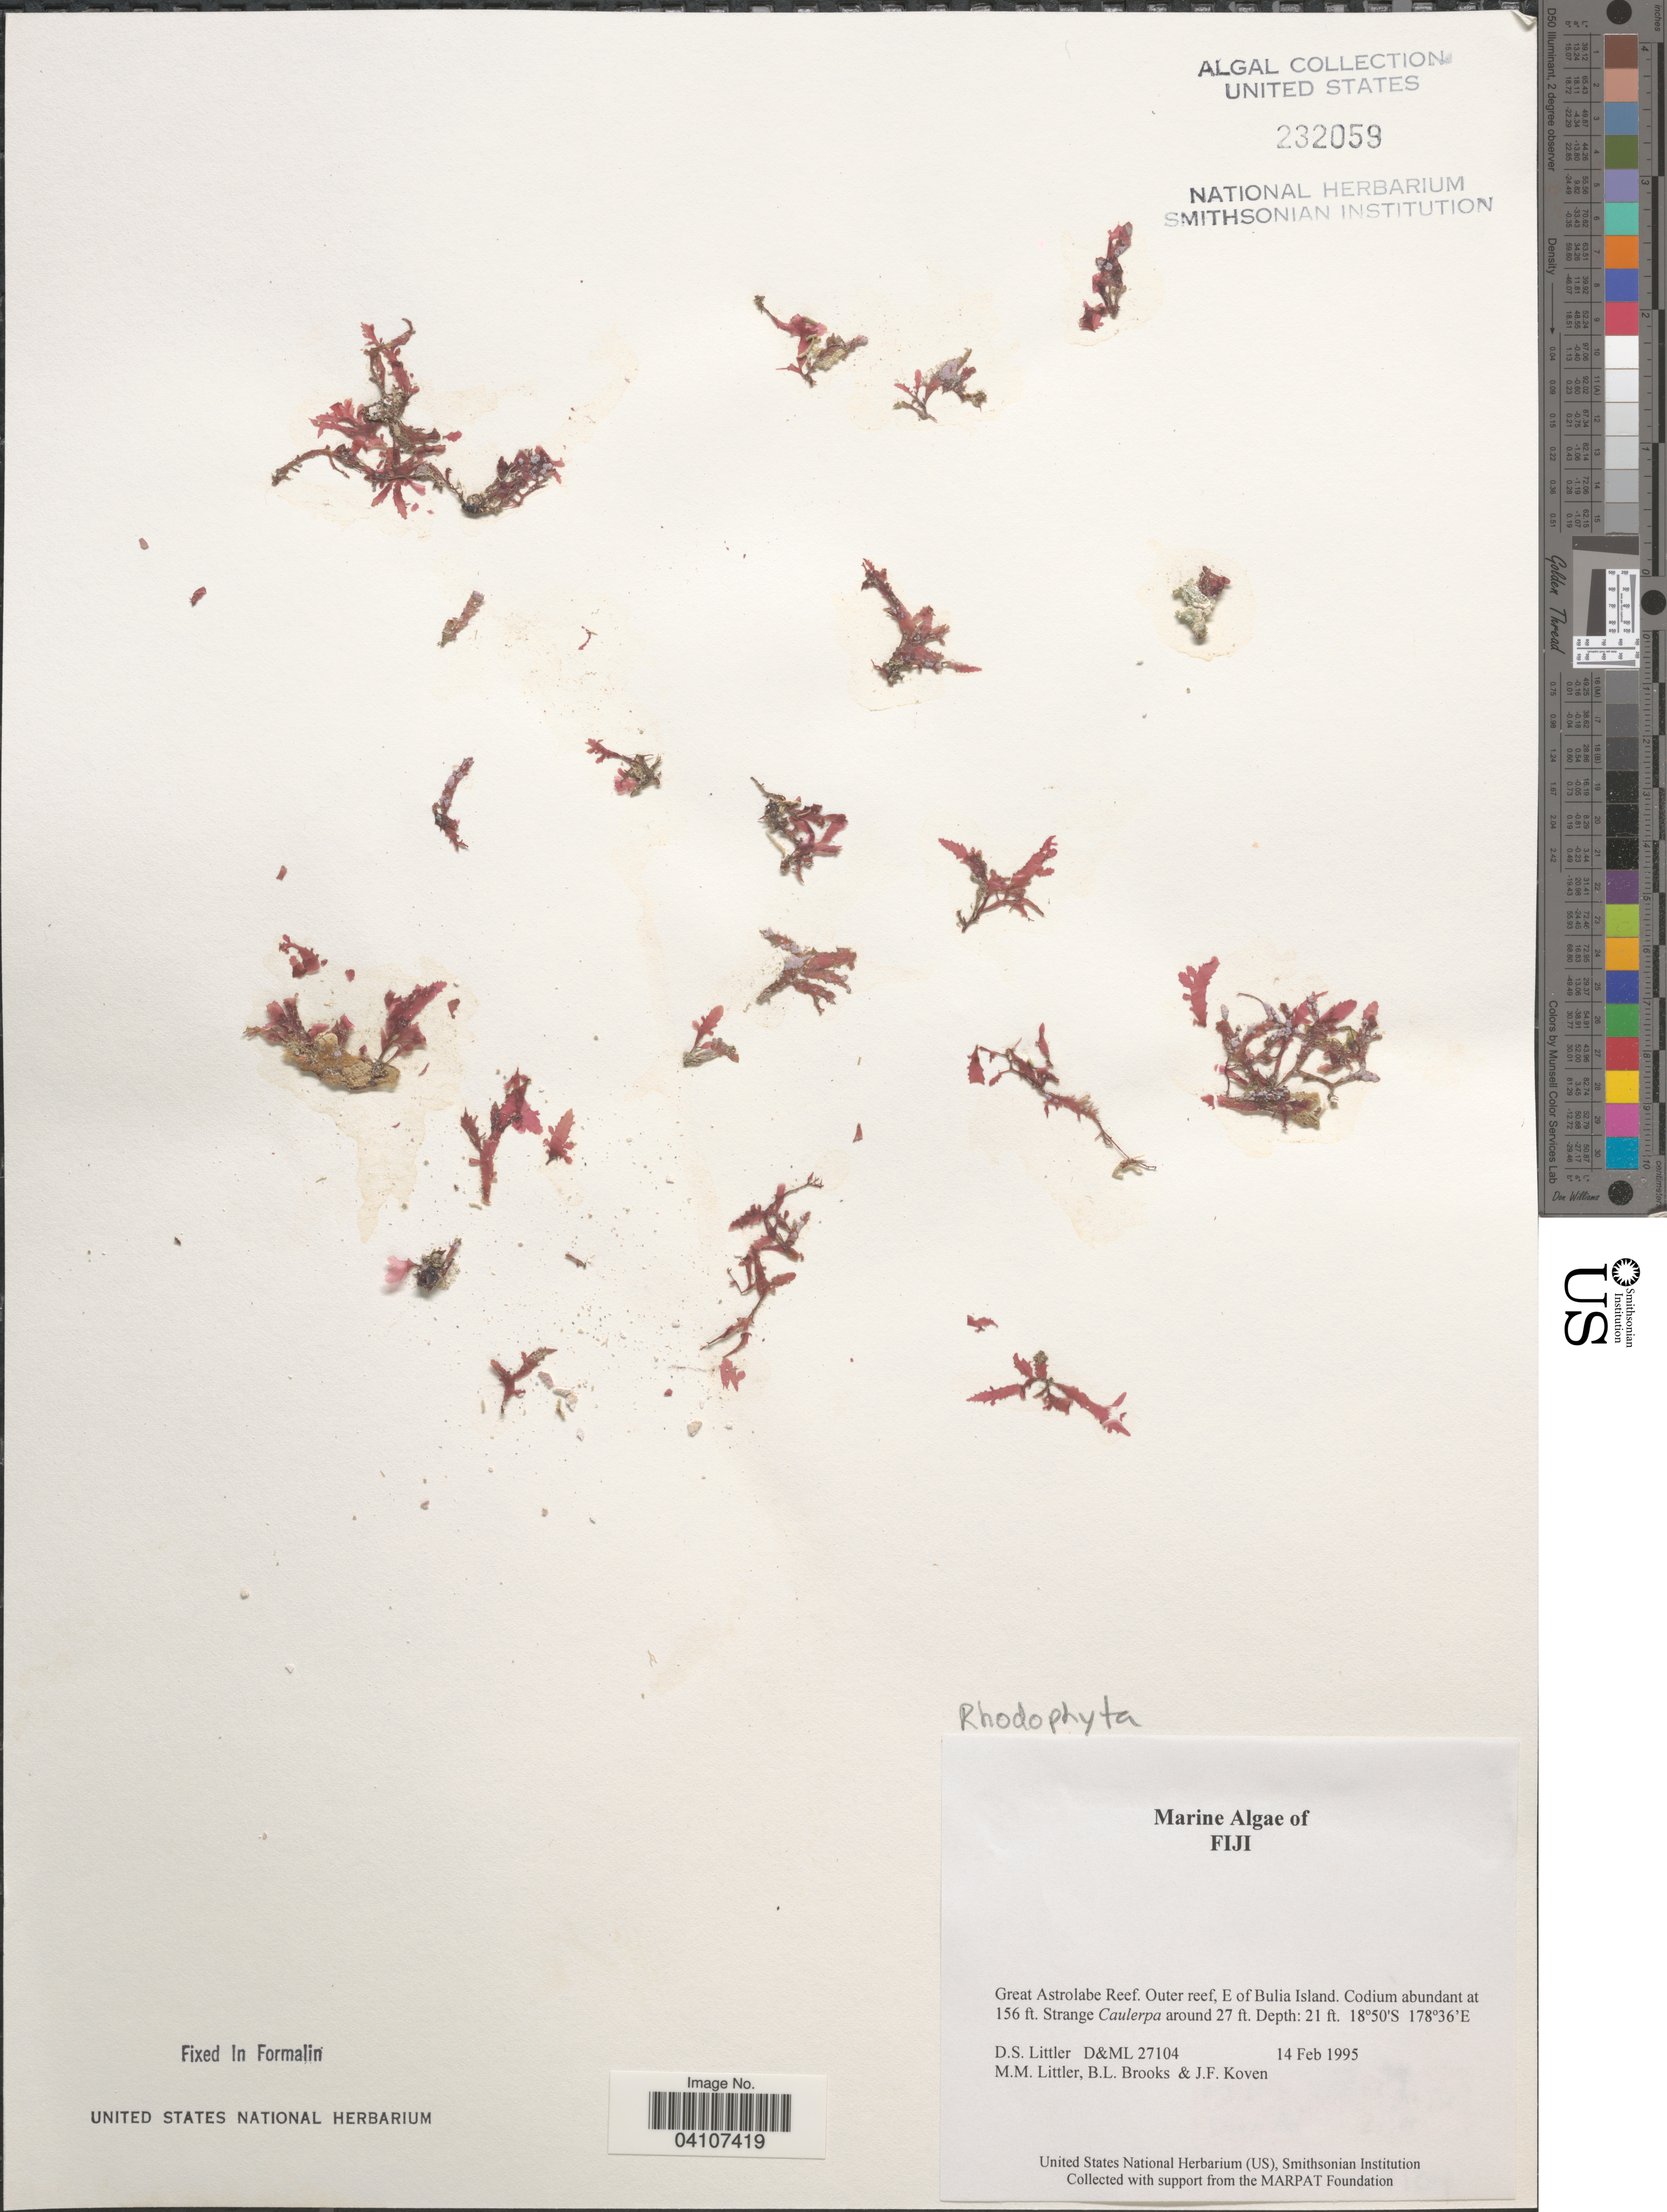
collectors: D. S. Littler, B. Brooks & J. Koven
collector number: D&ML 27104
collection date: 1995-02-14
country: Fiji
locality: Great Astrolabe Reef. Outer reef, E of Bulia Island.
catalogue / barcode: US 232059